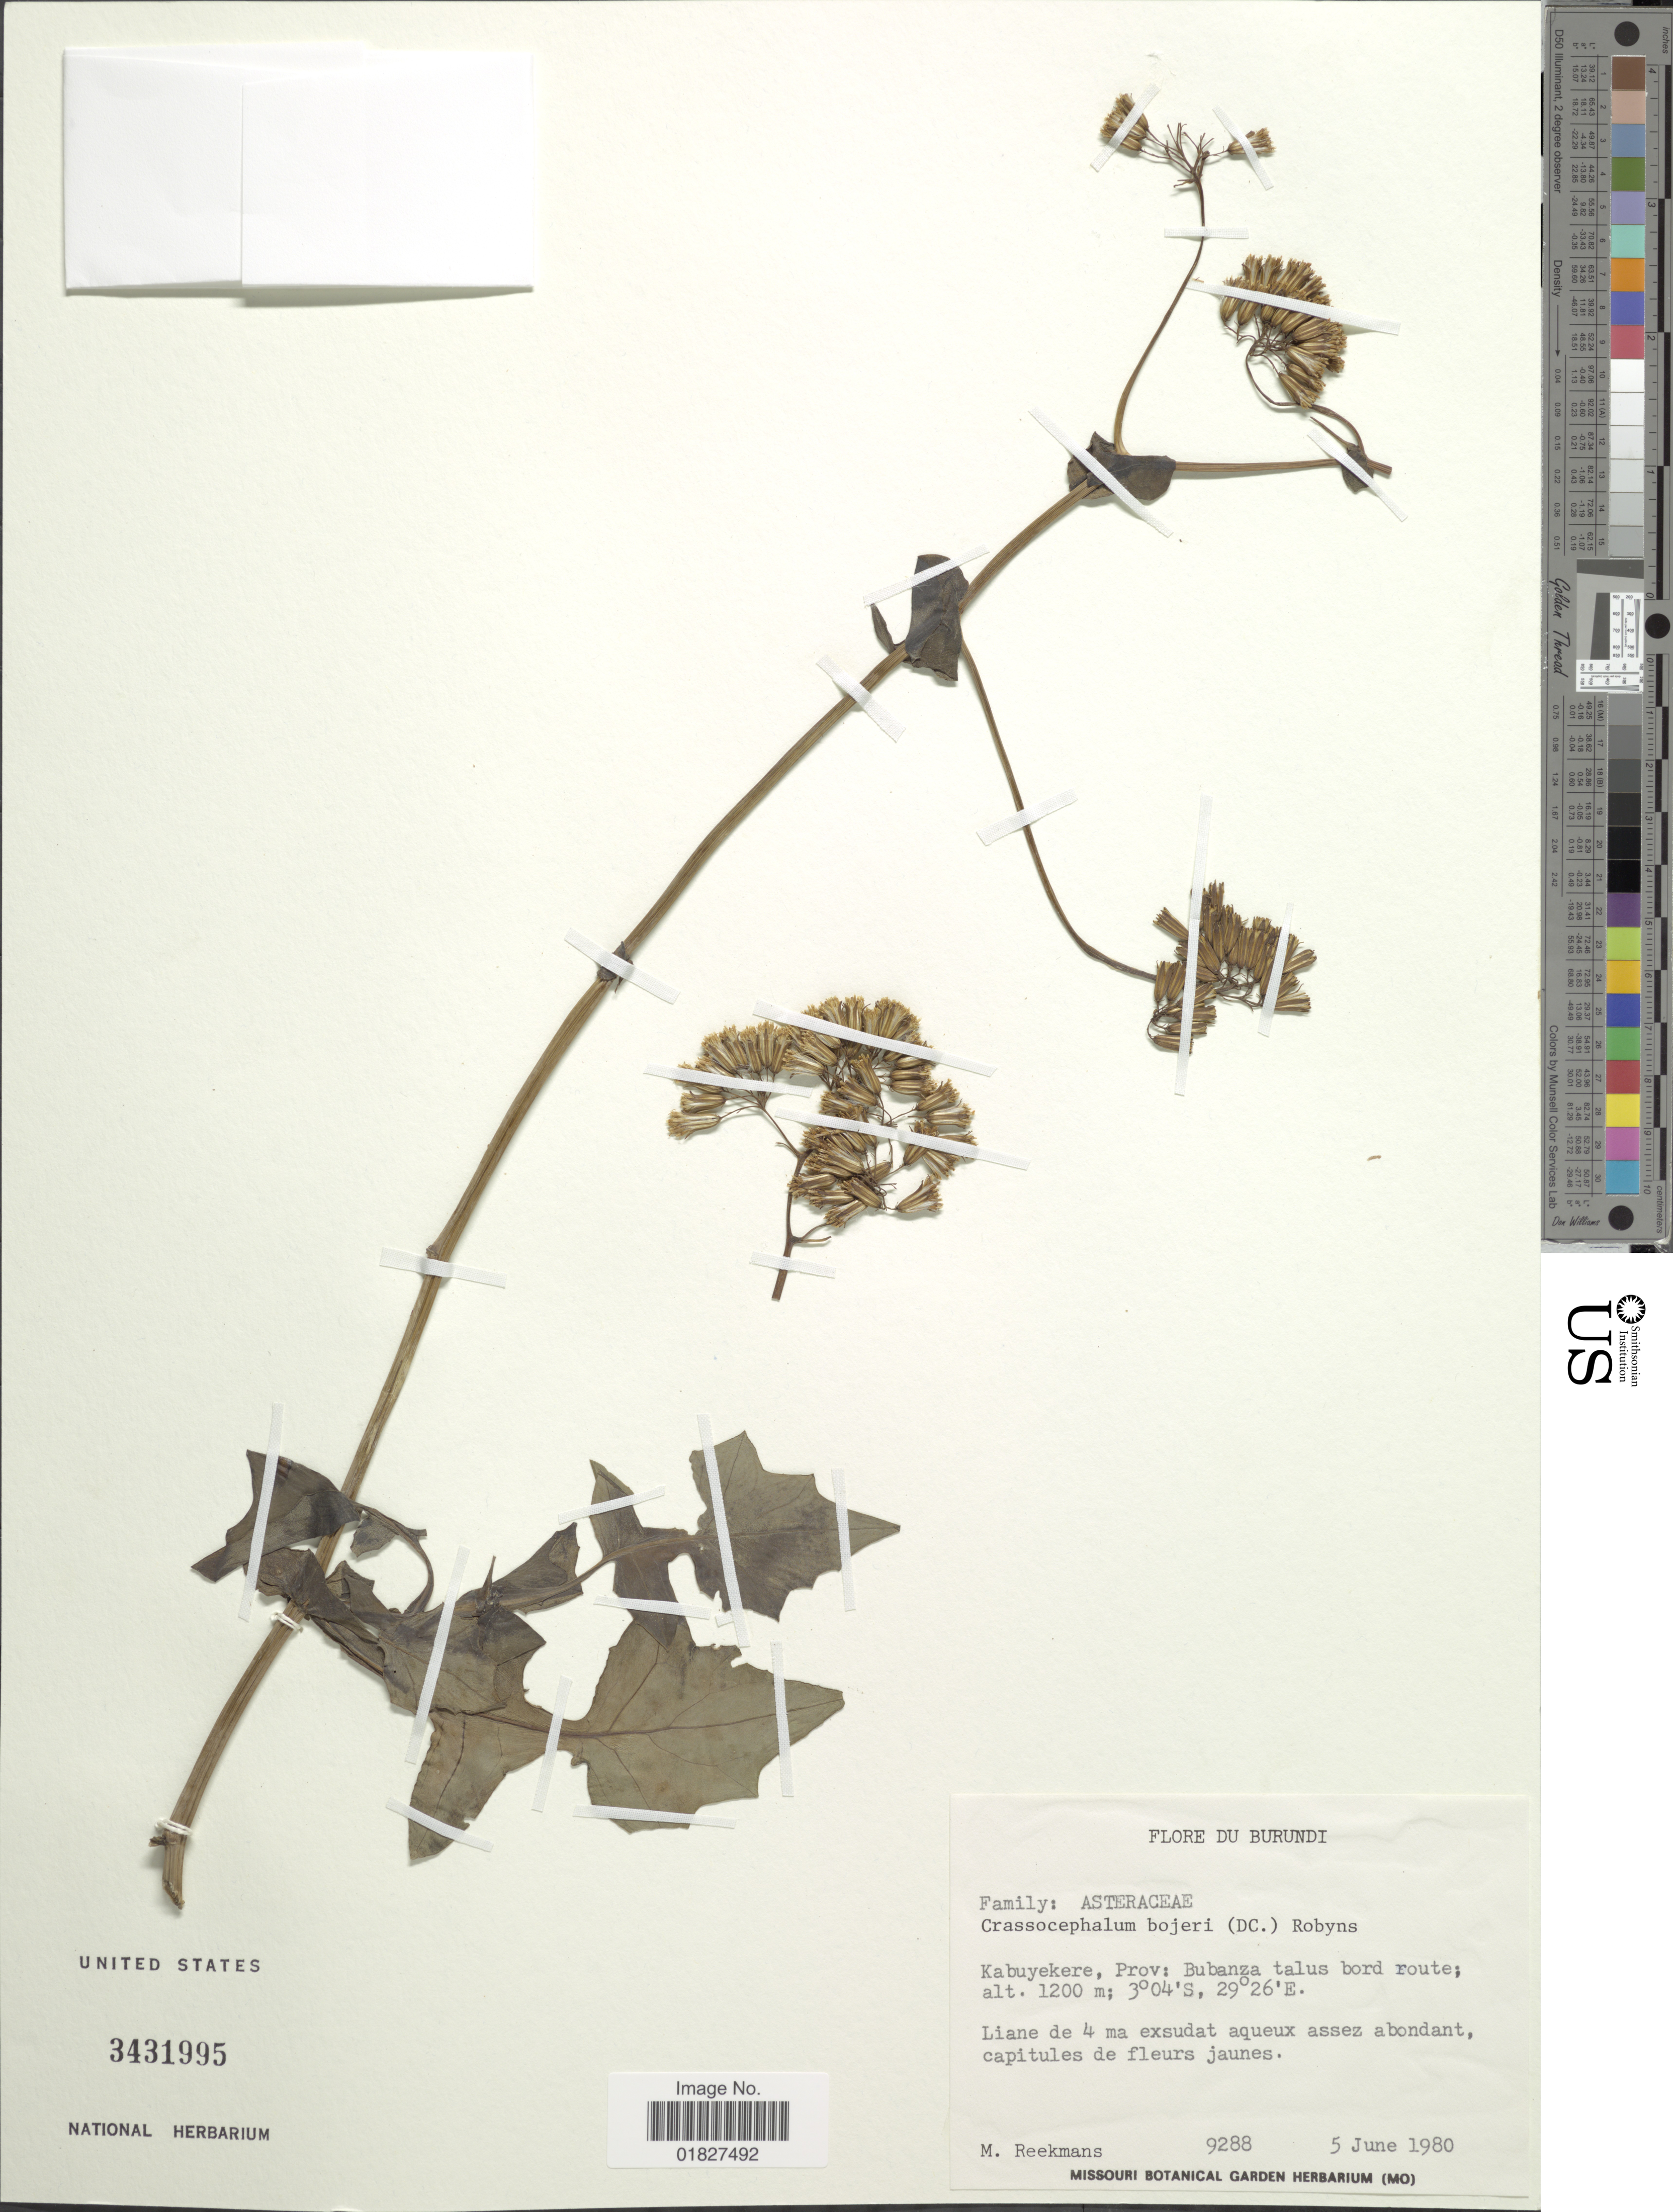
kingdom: Plantae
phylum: Tracheophyta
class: Magnoliopsida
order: Asterales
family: Asteraceae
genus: Crassocephalum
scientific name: Crassocephalum bojeri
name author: (DC.) Robyns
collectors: M. Reekmans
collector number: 9288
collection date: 1980-06-05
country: Burundi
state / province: Bubanza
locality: Kabuyekere, Prov: Bubanza talus bord route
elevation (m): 1200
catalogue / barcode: US 3431995